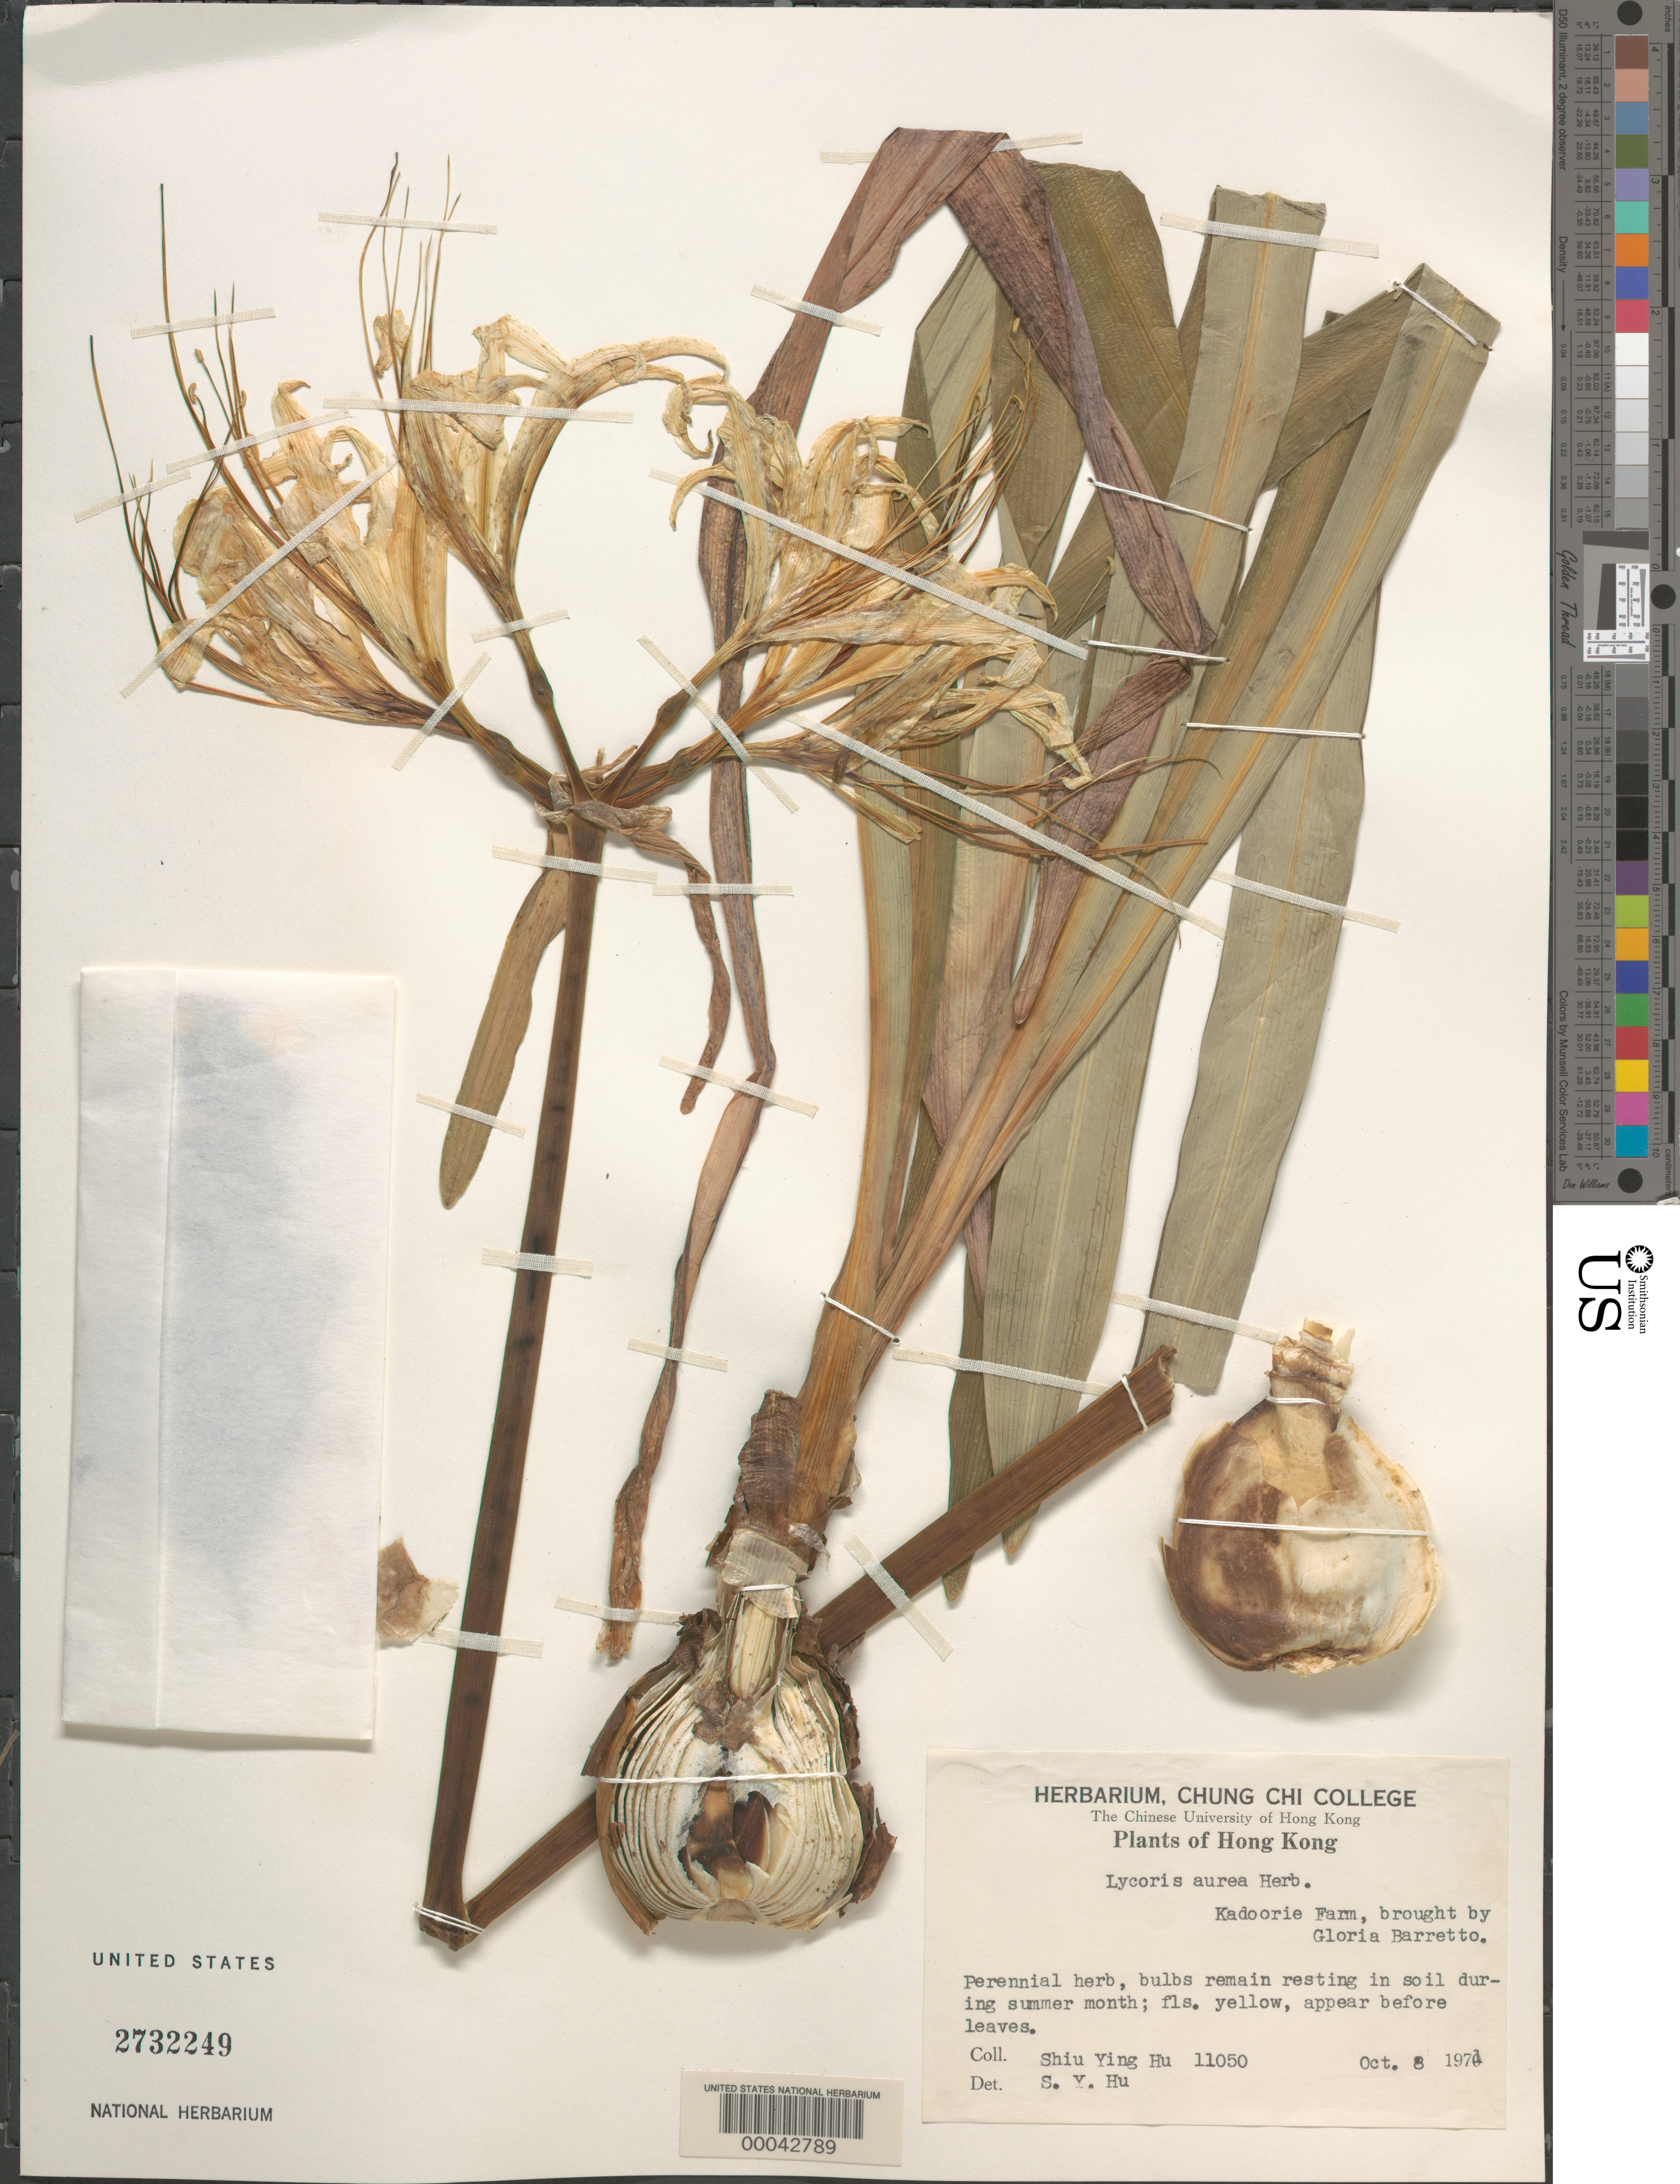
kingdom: Plantae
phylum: Tracheophyta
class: Liliopsida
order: Asparagales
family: Amaryllidaceae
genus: Lycoris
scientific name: Lycoris aurea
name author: Herb.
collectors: S. Y. Hu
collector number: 11050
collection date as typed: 08 Oct 1971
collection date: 1971-10-08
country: China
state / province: Hong Kong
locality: Kadoorie farm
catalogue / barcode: US 2732249